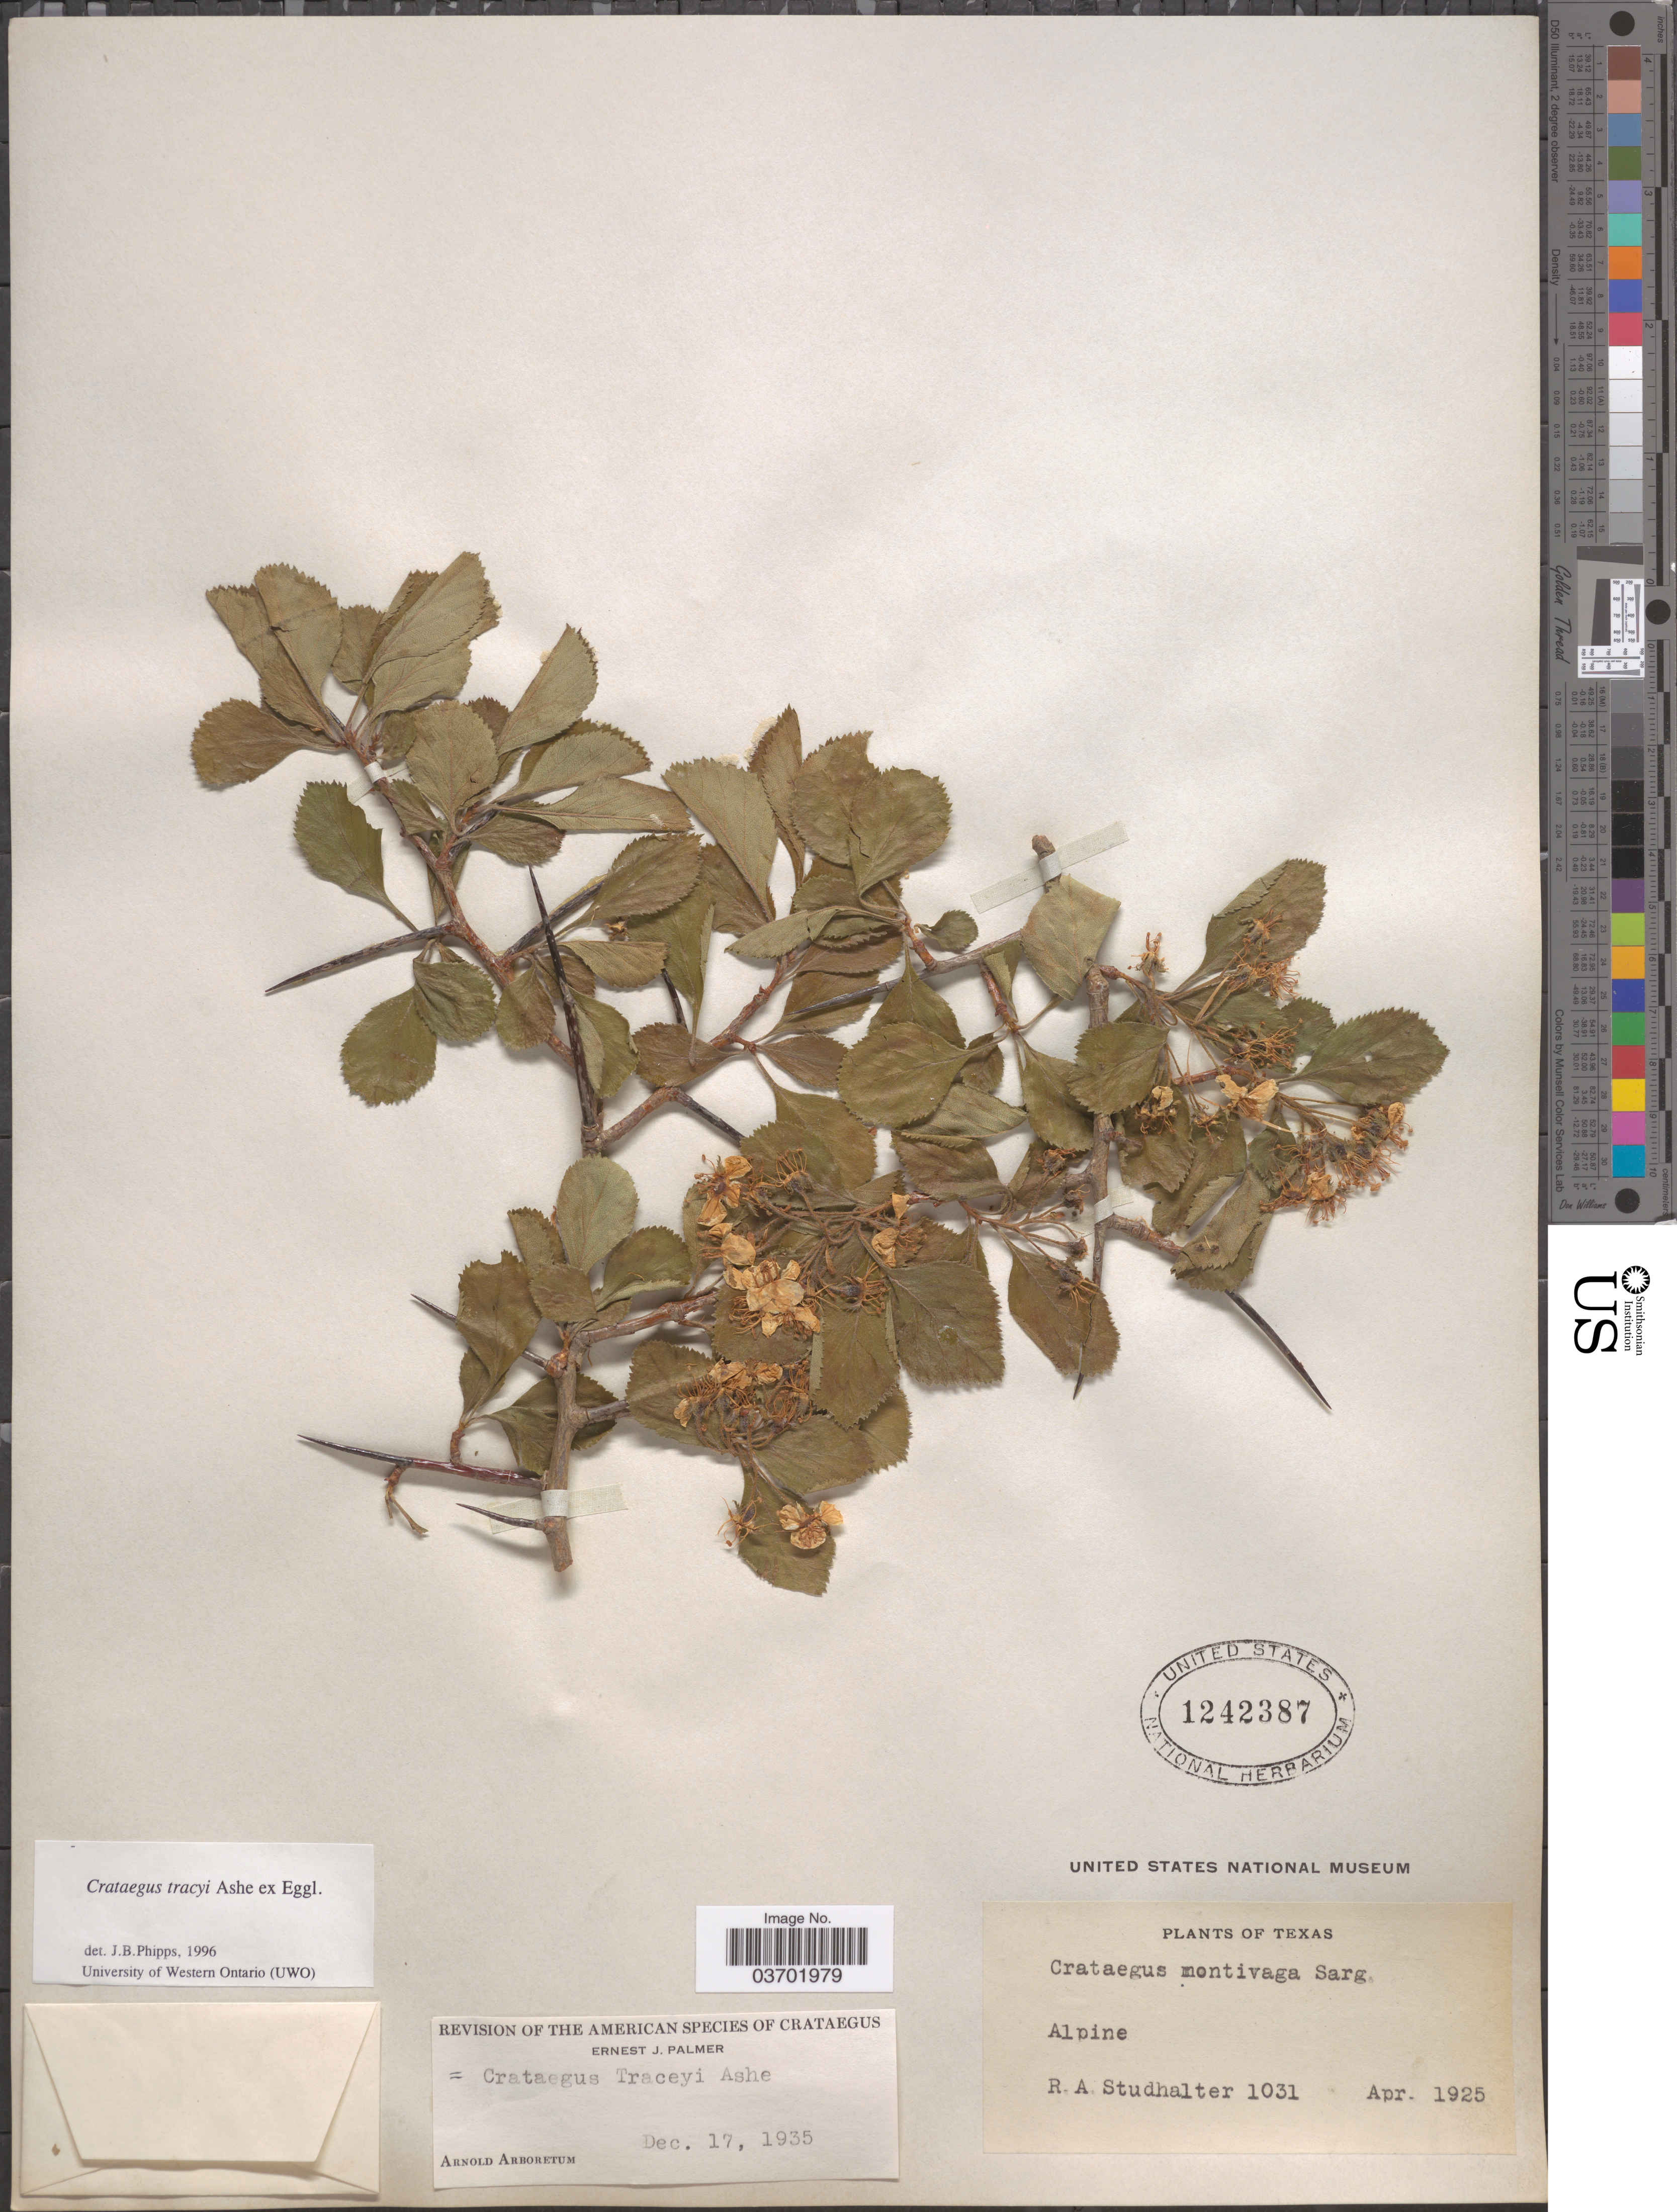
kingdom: Plantae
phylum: Tracheophyta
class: Magnoliopsida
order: Rosales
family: Rosaceae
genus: Crataegus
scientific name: Crataegus tracyi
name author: Ashe ex Eggl.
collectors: R. Studhalter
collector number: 1031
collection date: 1925-04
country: United States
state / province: Texas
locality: Alpine.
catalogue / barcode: US 1242387